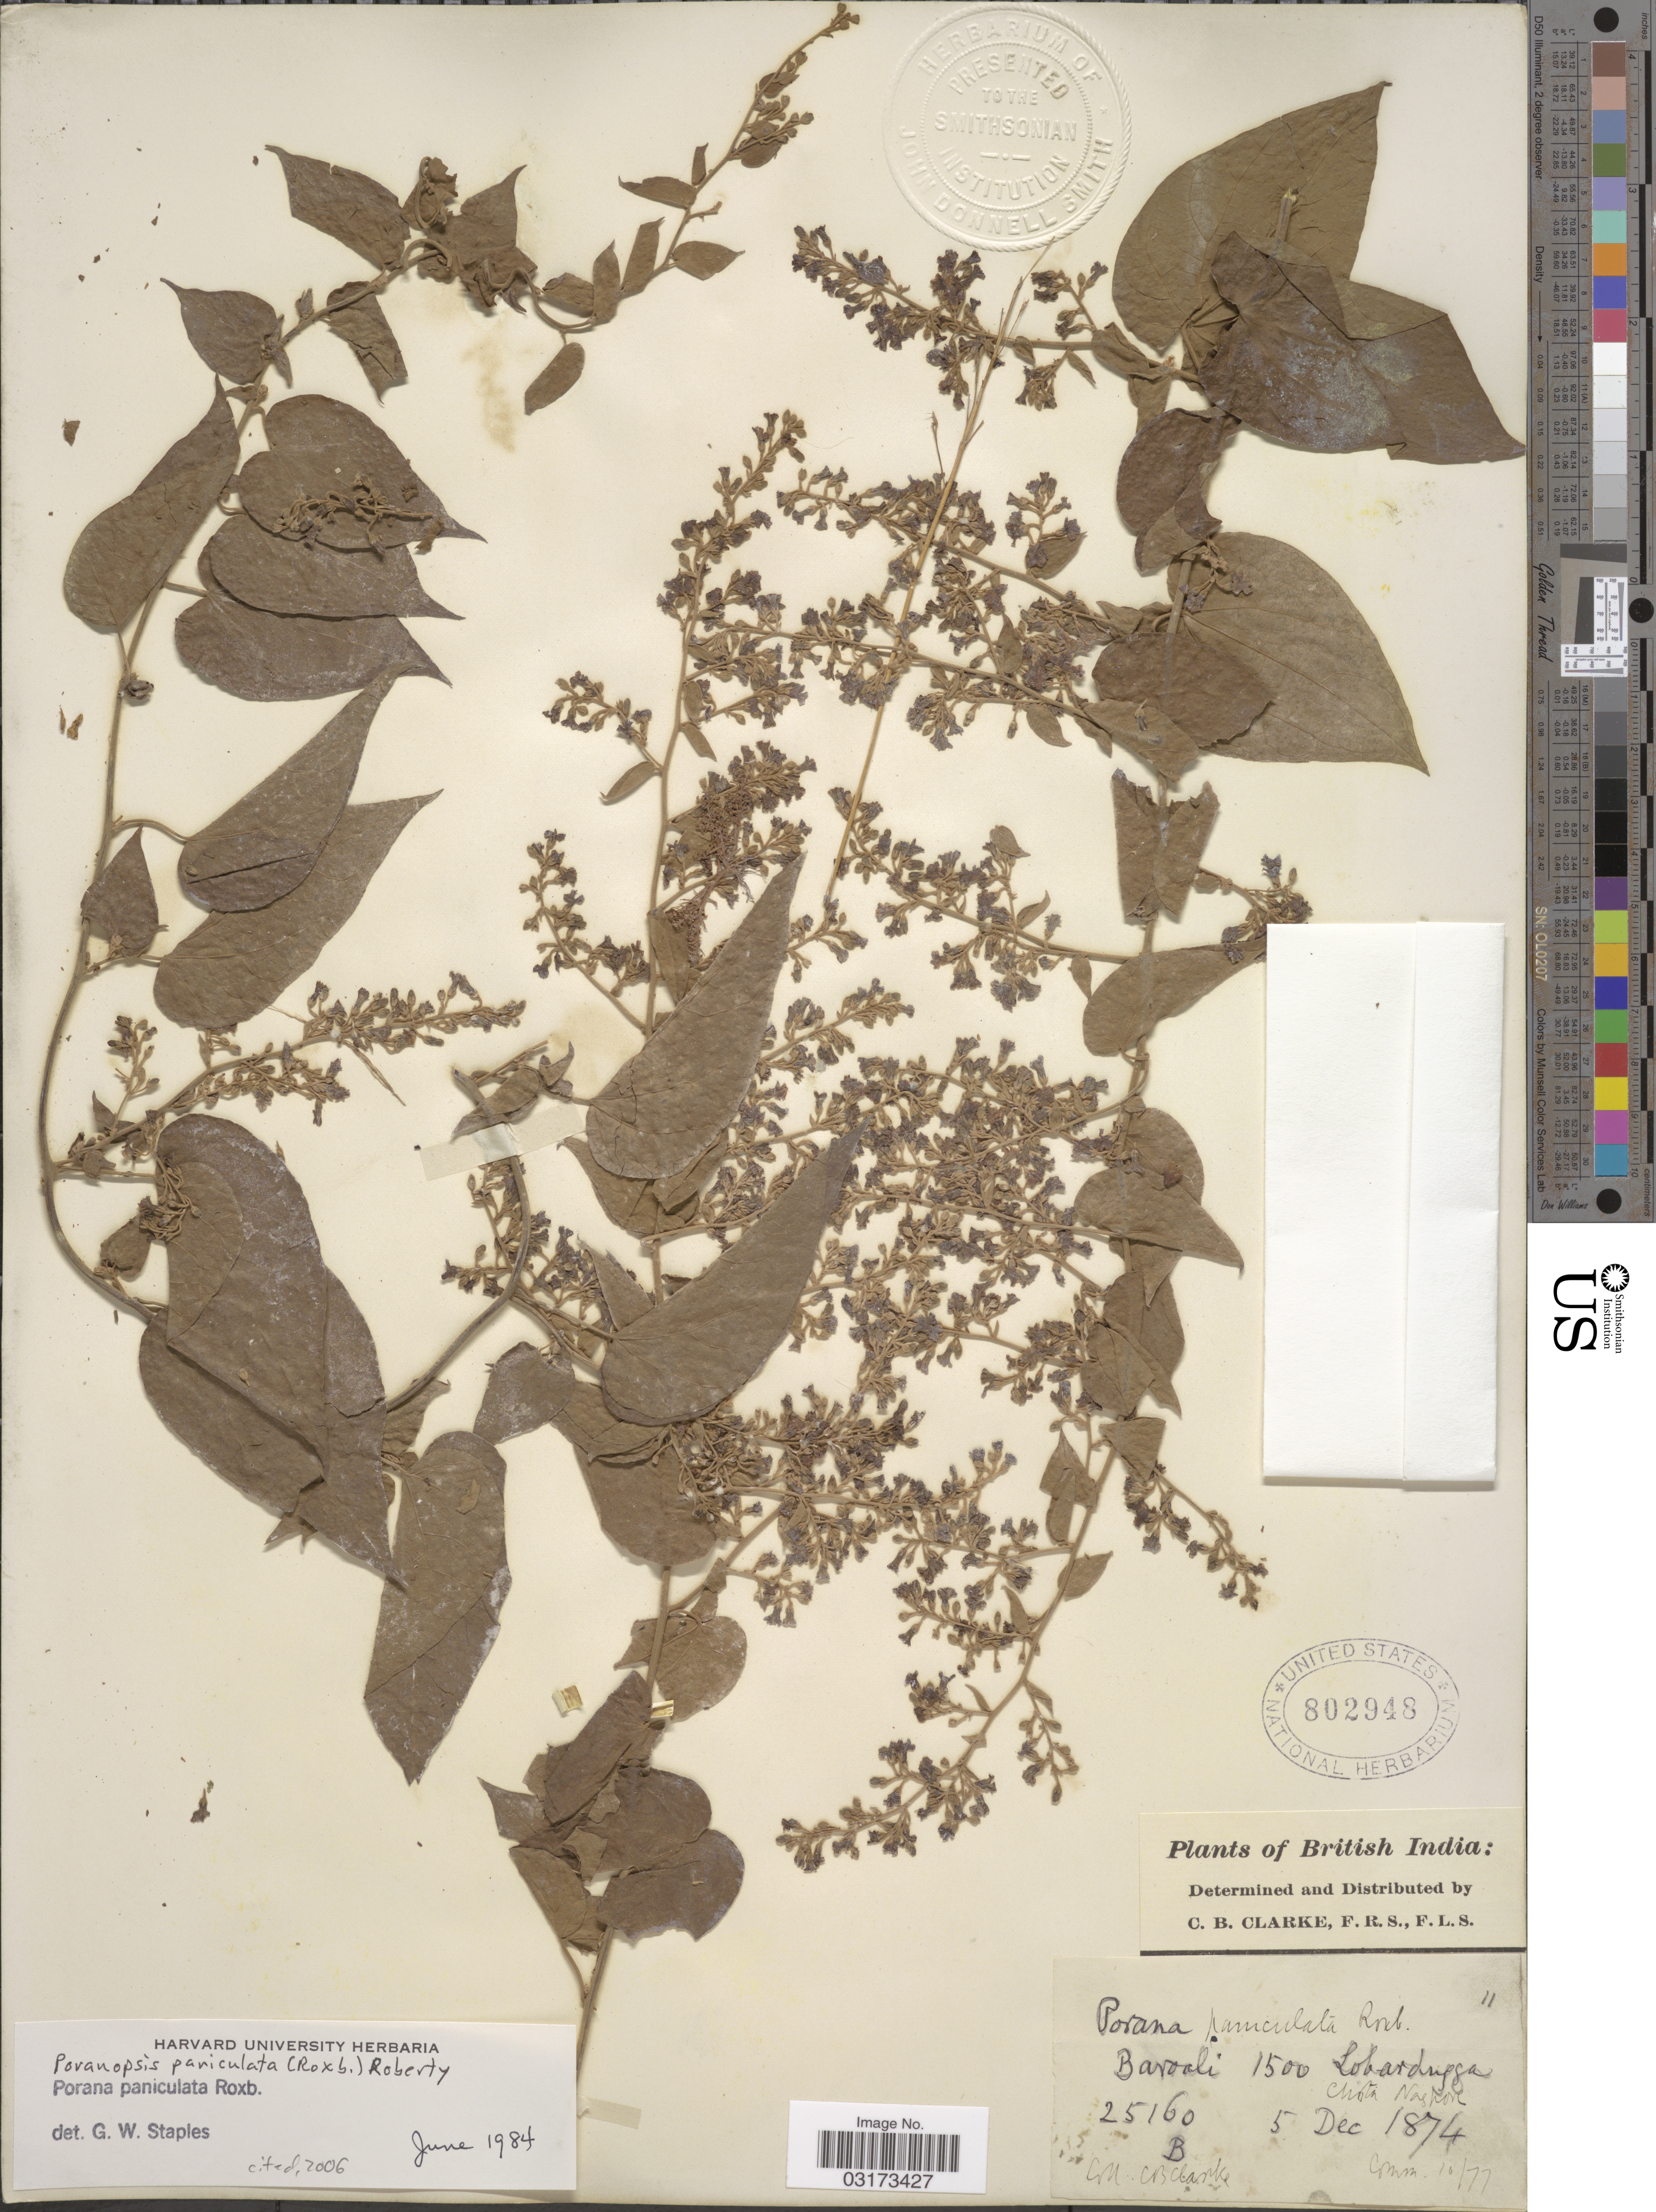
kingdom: Plantae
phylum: Tracheophyta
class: Magnoliopsida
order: Solanales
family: Convolvulaceae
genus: Poranopsis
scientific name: Poranopsis paniculata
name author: (Roxb.) Roberty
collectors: C. B. Clarke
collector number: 25160B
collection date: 1874-12-05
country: India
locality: British India. Baroali. Lohardugga, Chota Nagpur.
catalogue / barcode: US 802948